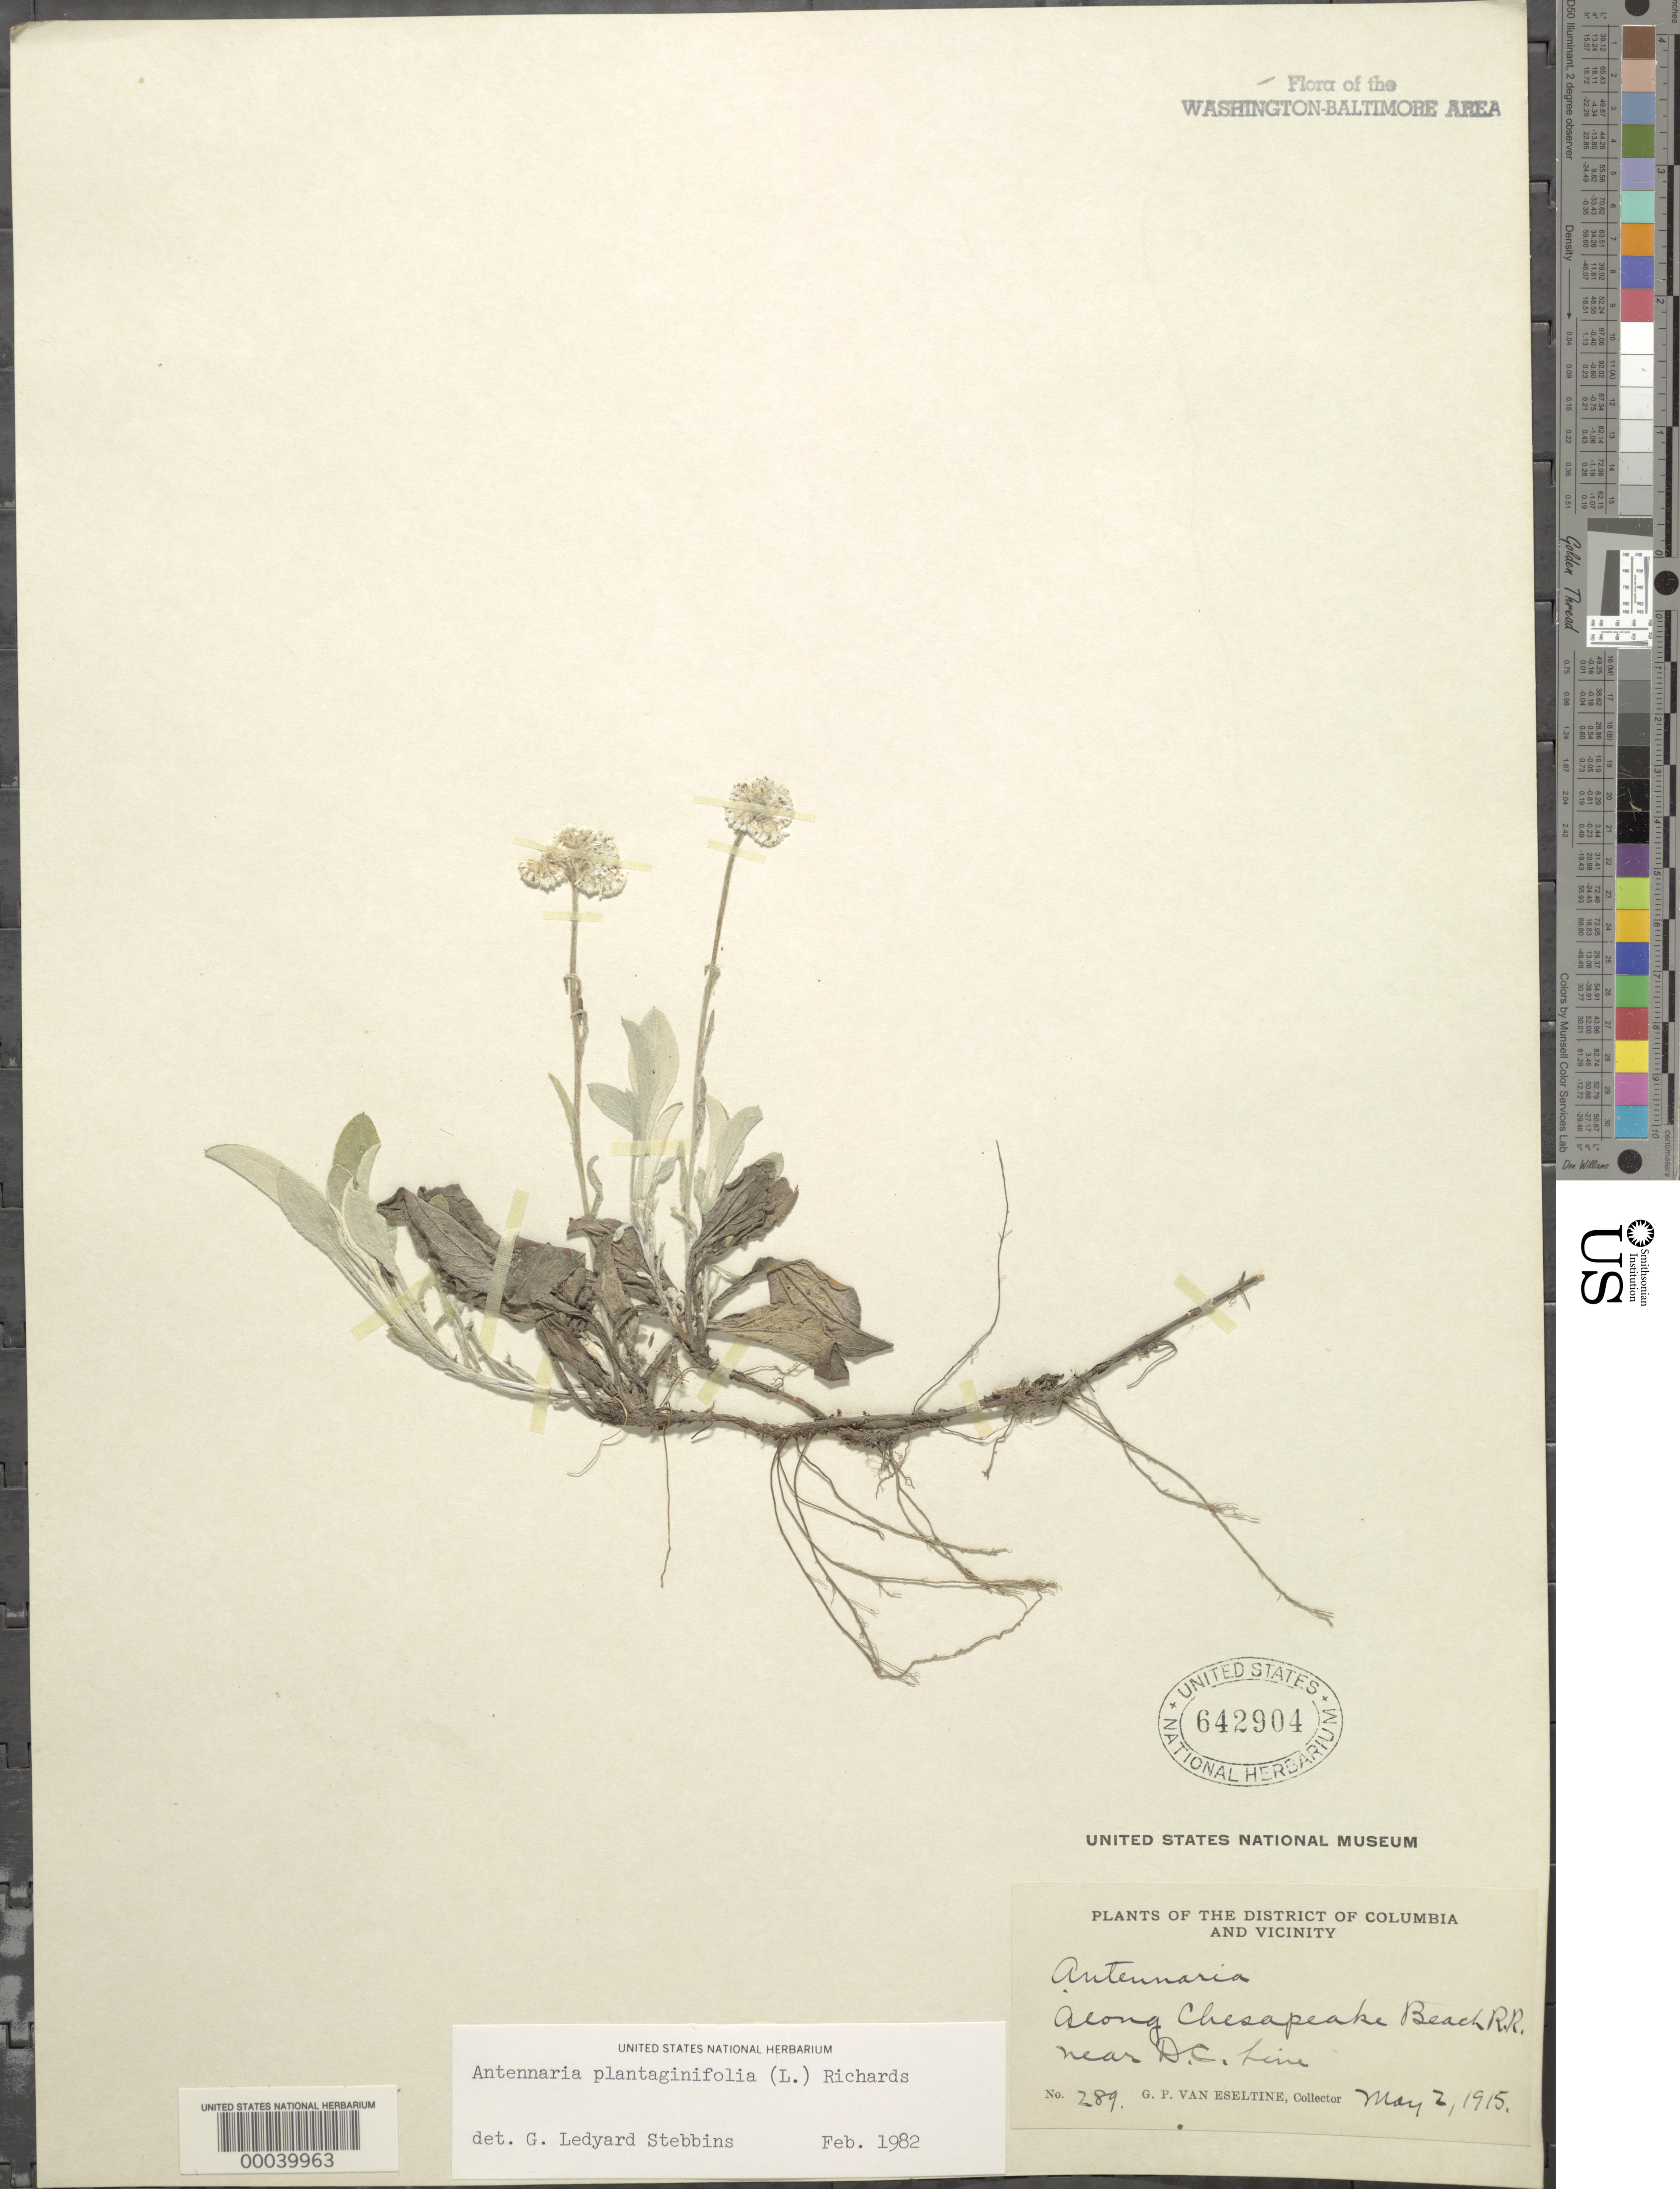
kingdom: Plantae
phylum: Tracheophyta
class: Magnoliopsida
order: Asterales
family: Asteraceae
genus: Antennaria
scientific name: Antennaria plantaginifolia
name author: (L.) Richardson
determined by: Stebbins, G. L.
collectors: G. P. Van Eseltine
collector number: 289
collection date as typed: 02 May 1915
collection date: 1915-05-02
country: United States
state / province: Maryland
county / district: Calvert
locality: Chesapeake Beach Railroad near DC Line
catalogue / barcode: US 642904